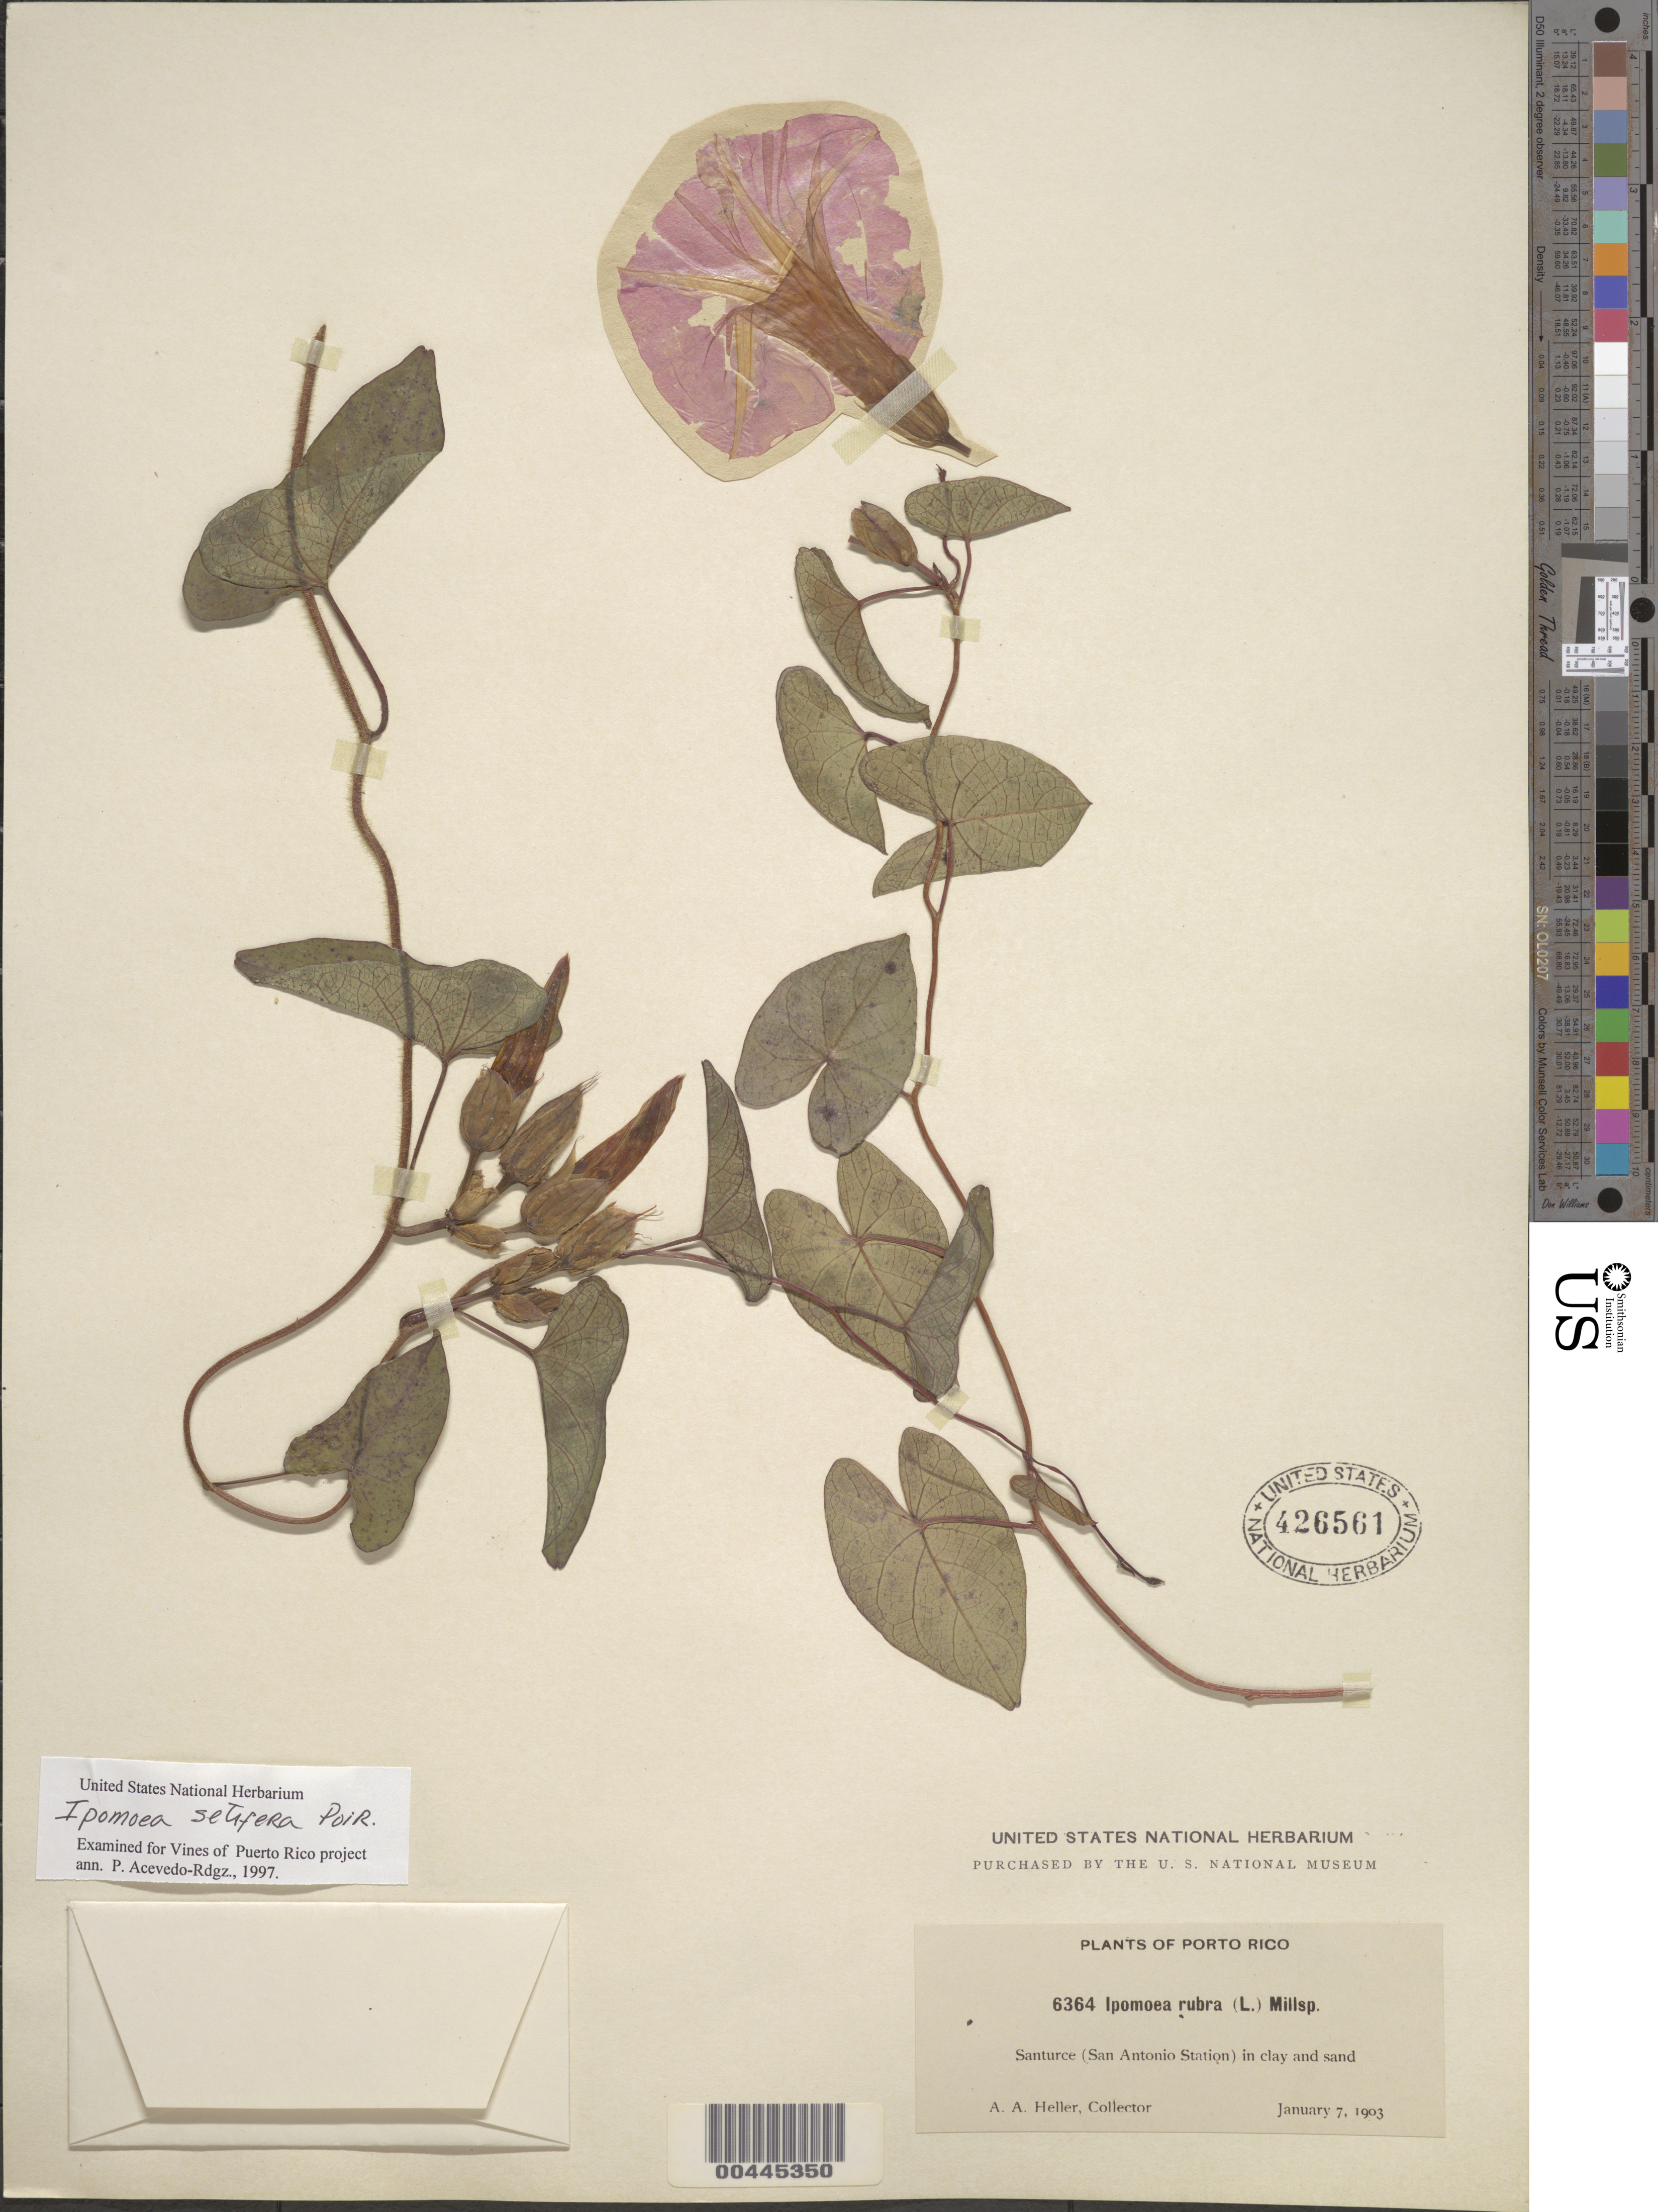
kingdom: Plantae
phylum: Tracheophyta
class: Magnoliopsida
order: Solanales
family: Convolvulaceae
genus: Ipomoea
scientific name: Ipomoea setifera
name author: Poir.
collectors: -- Heller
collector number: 6364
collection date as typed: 07 Jan 1903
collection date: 1903-01-07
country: Puerto Rico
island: Greater Antilles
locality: Santurce. In clay and sand.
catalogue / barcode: US 426561